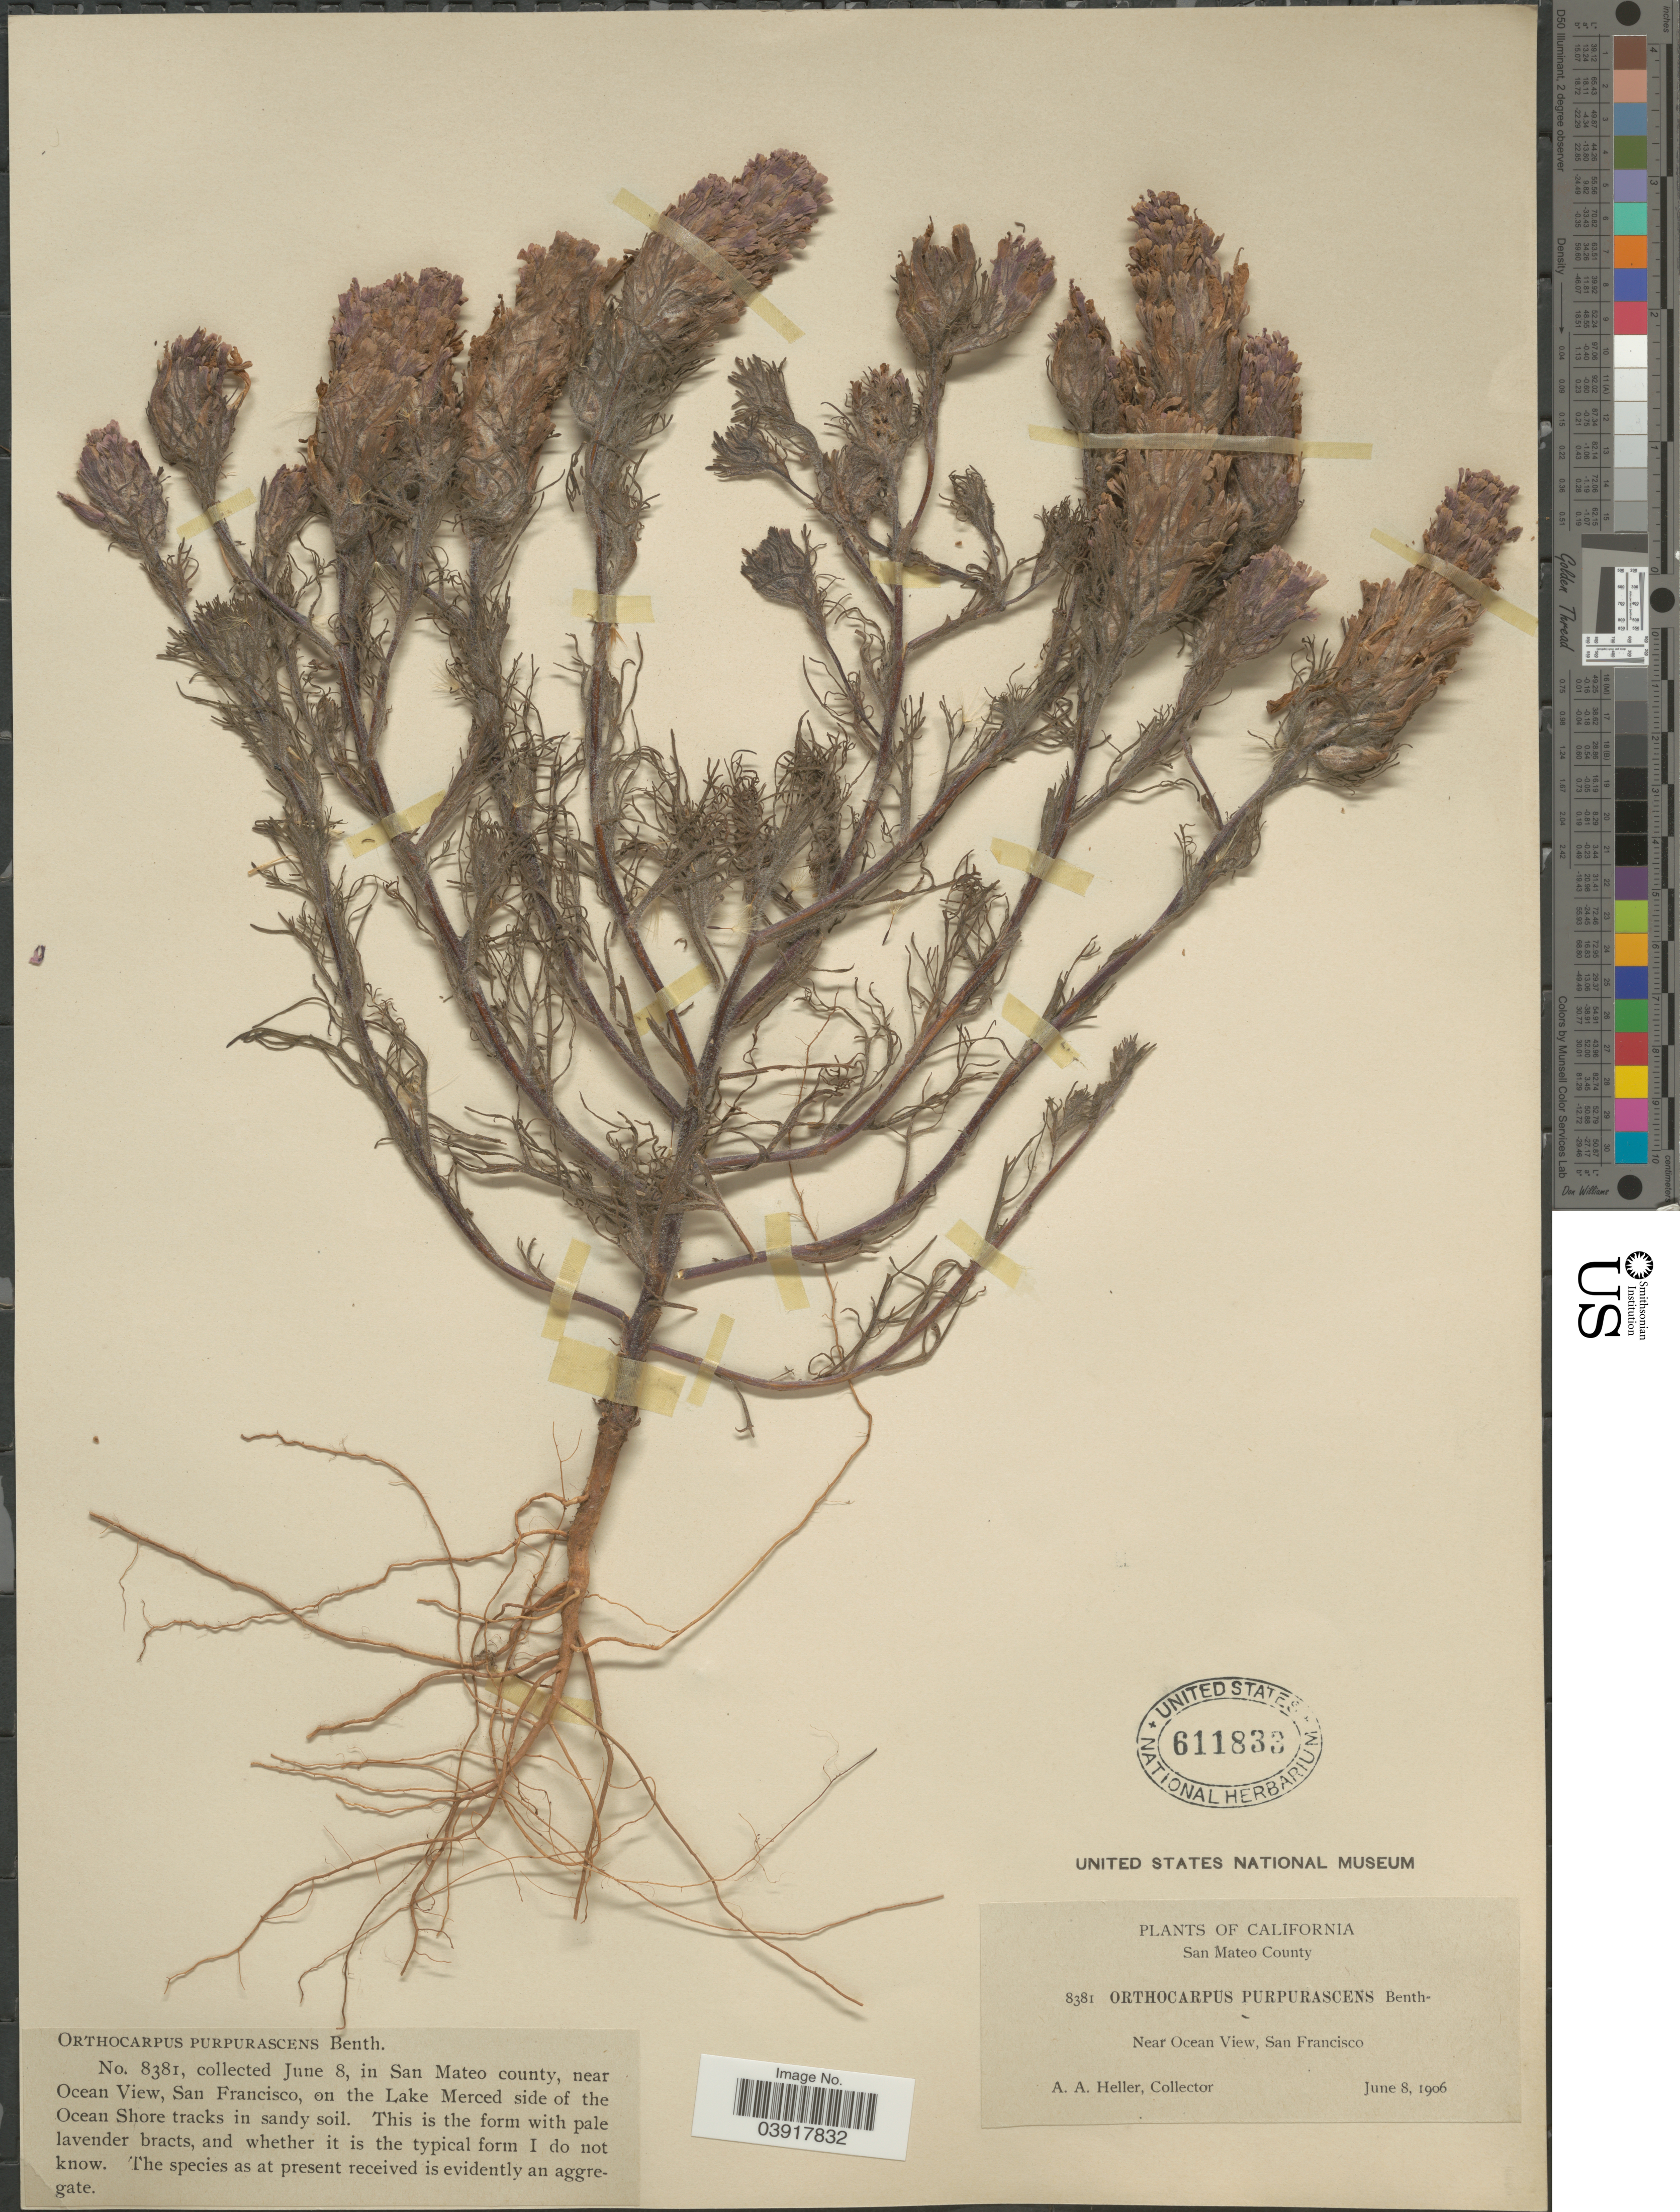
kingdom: Plantae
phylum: Tracheophyta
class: Magnoliopsida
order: Lamiales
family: Orobanchaceae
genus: Orthocarpus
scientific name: Orthocarpus purpurascens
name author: Benth.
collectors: A. A. Heller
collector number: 8381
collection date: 1906-06-08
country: United States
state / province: California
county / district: San Mateo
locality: San Mateo County, near Ocean View, S an Francisco, on the Lake Merced side of the Ocean Shore tracks in sandy soil.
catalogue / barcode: US 611833